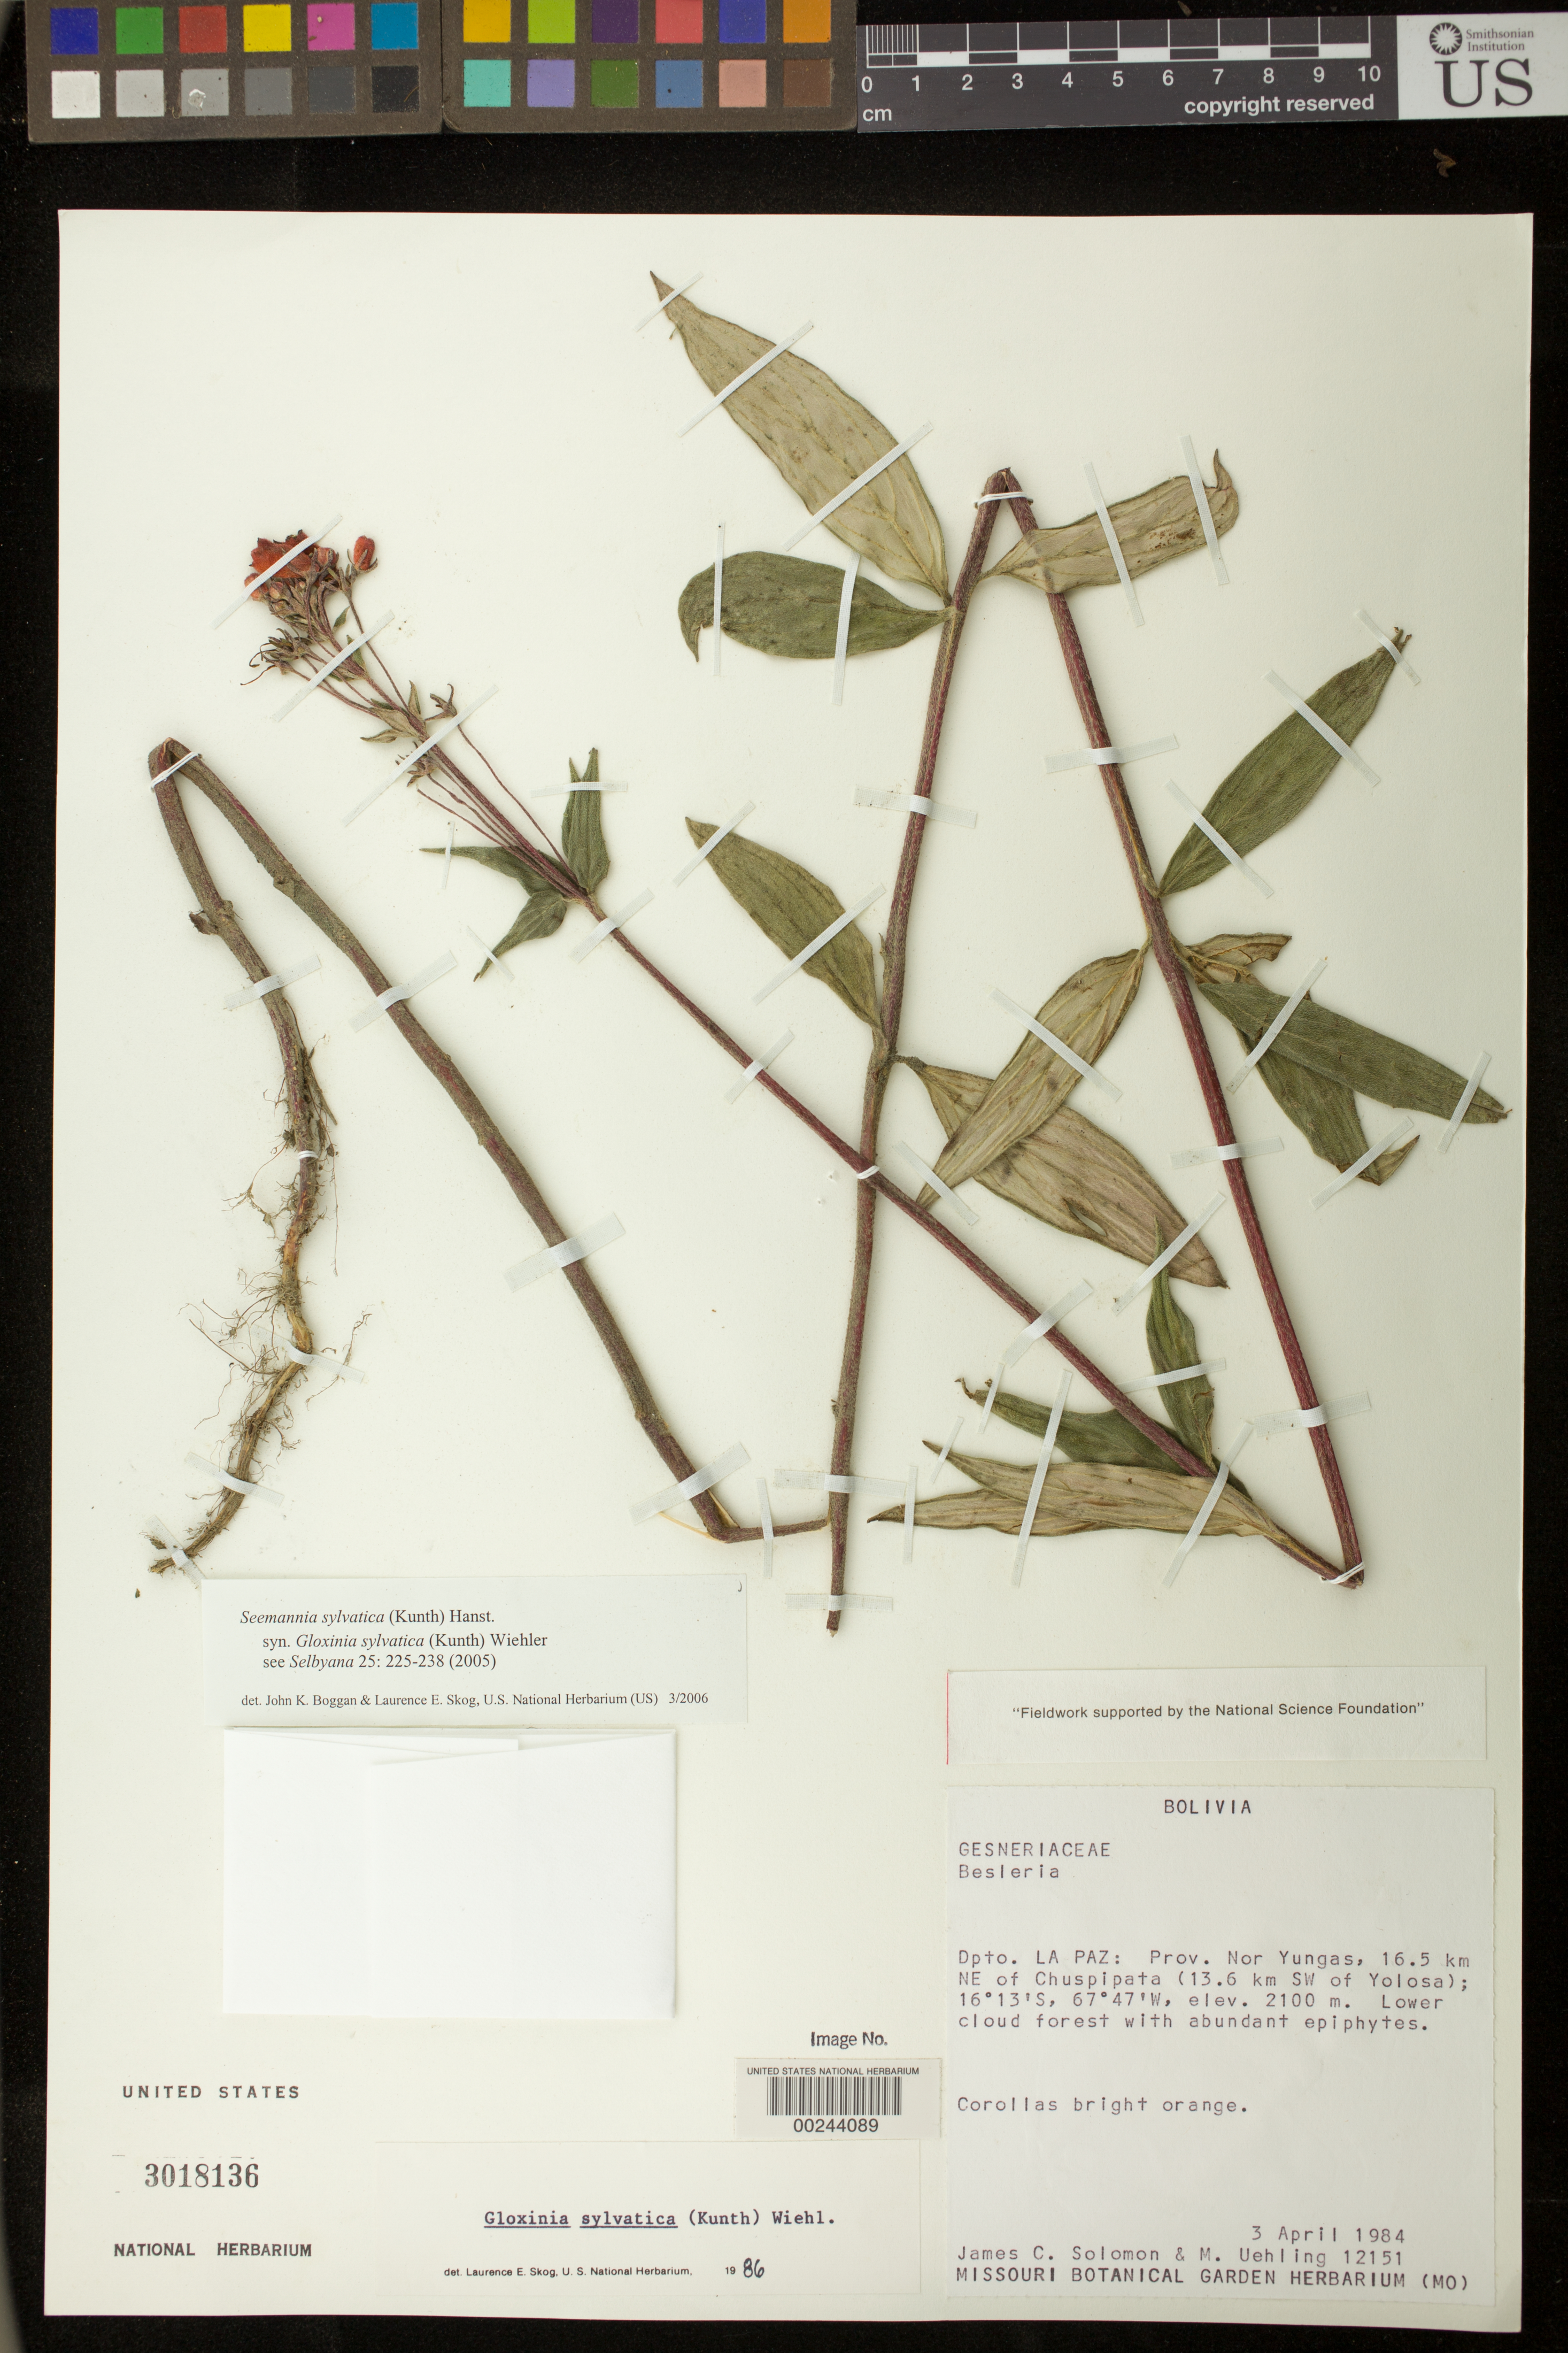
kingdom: Plantae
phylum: Tracheophyta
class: Magnoliopsida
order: Lamiales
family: Gesneriaceae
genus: Seemannia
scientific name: Seemannia sylvatica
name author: (Kunth) Hanst.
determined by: Boggan, J. K.; Skog, L. E.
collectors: J. C. Solomon & M. Uehling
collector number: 12151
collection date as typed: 03 Apr 1984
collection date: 1984-04-03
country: Bolivia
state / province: La Paz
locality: Prov. Nor Yungas, 16.5 km NE of Chuspipata (13.6 km SW of Yolosa)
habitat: Lower cloud forest with abundant epiphytes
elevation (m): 2100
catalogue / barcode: US 3018136